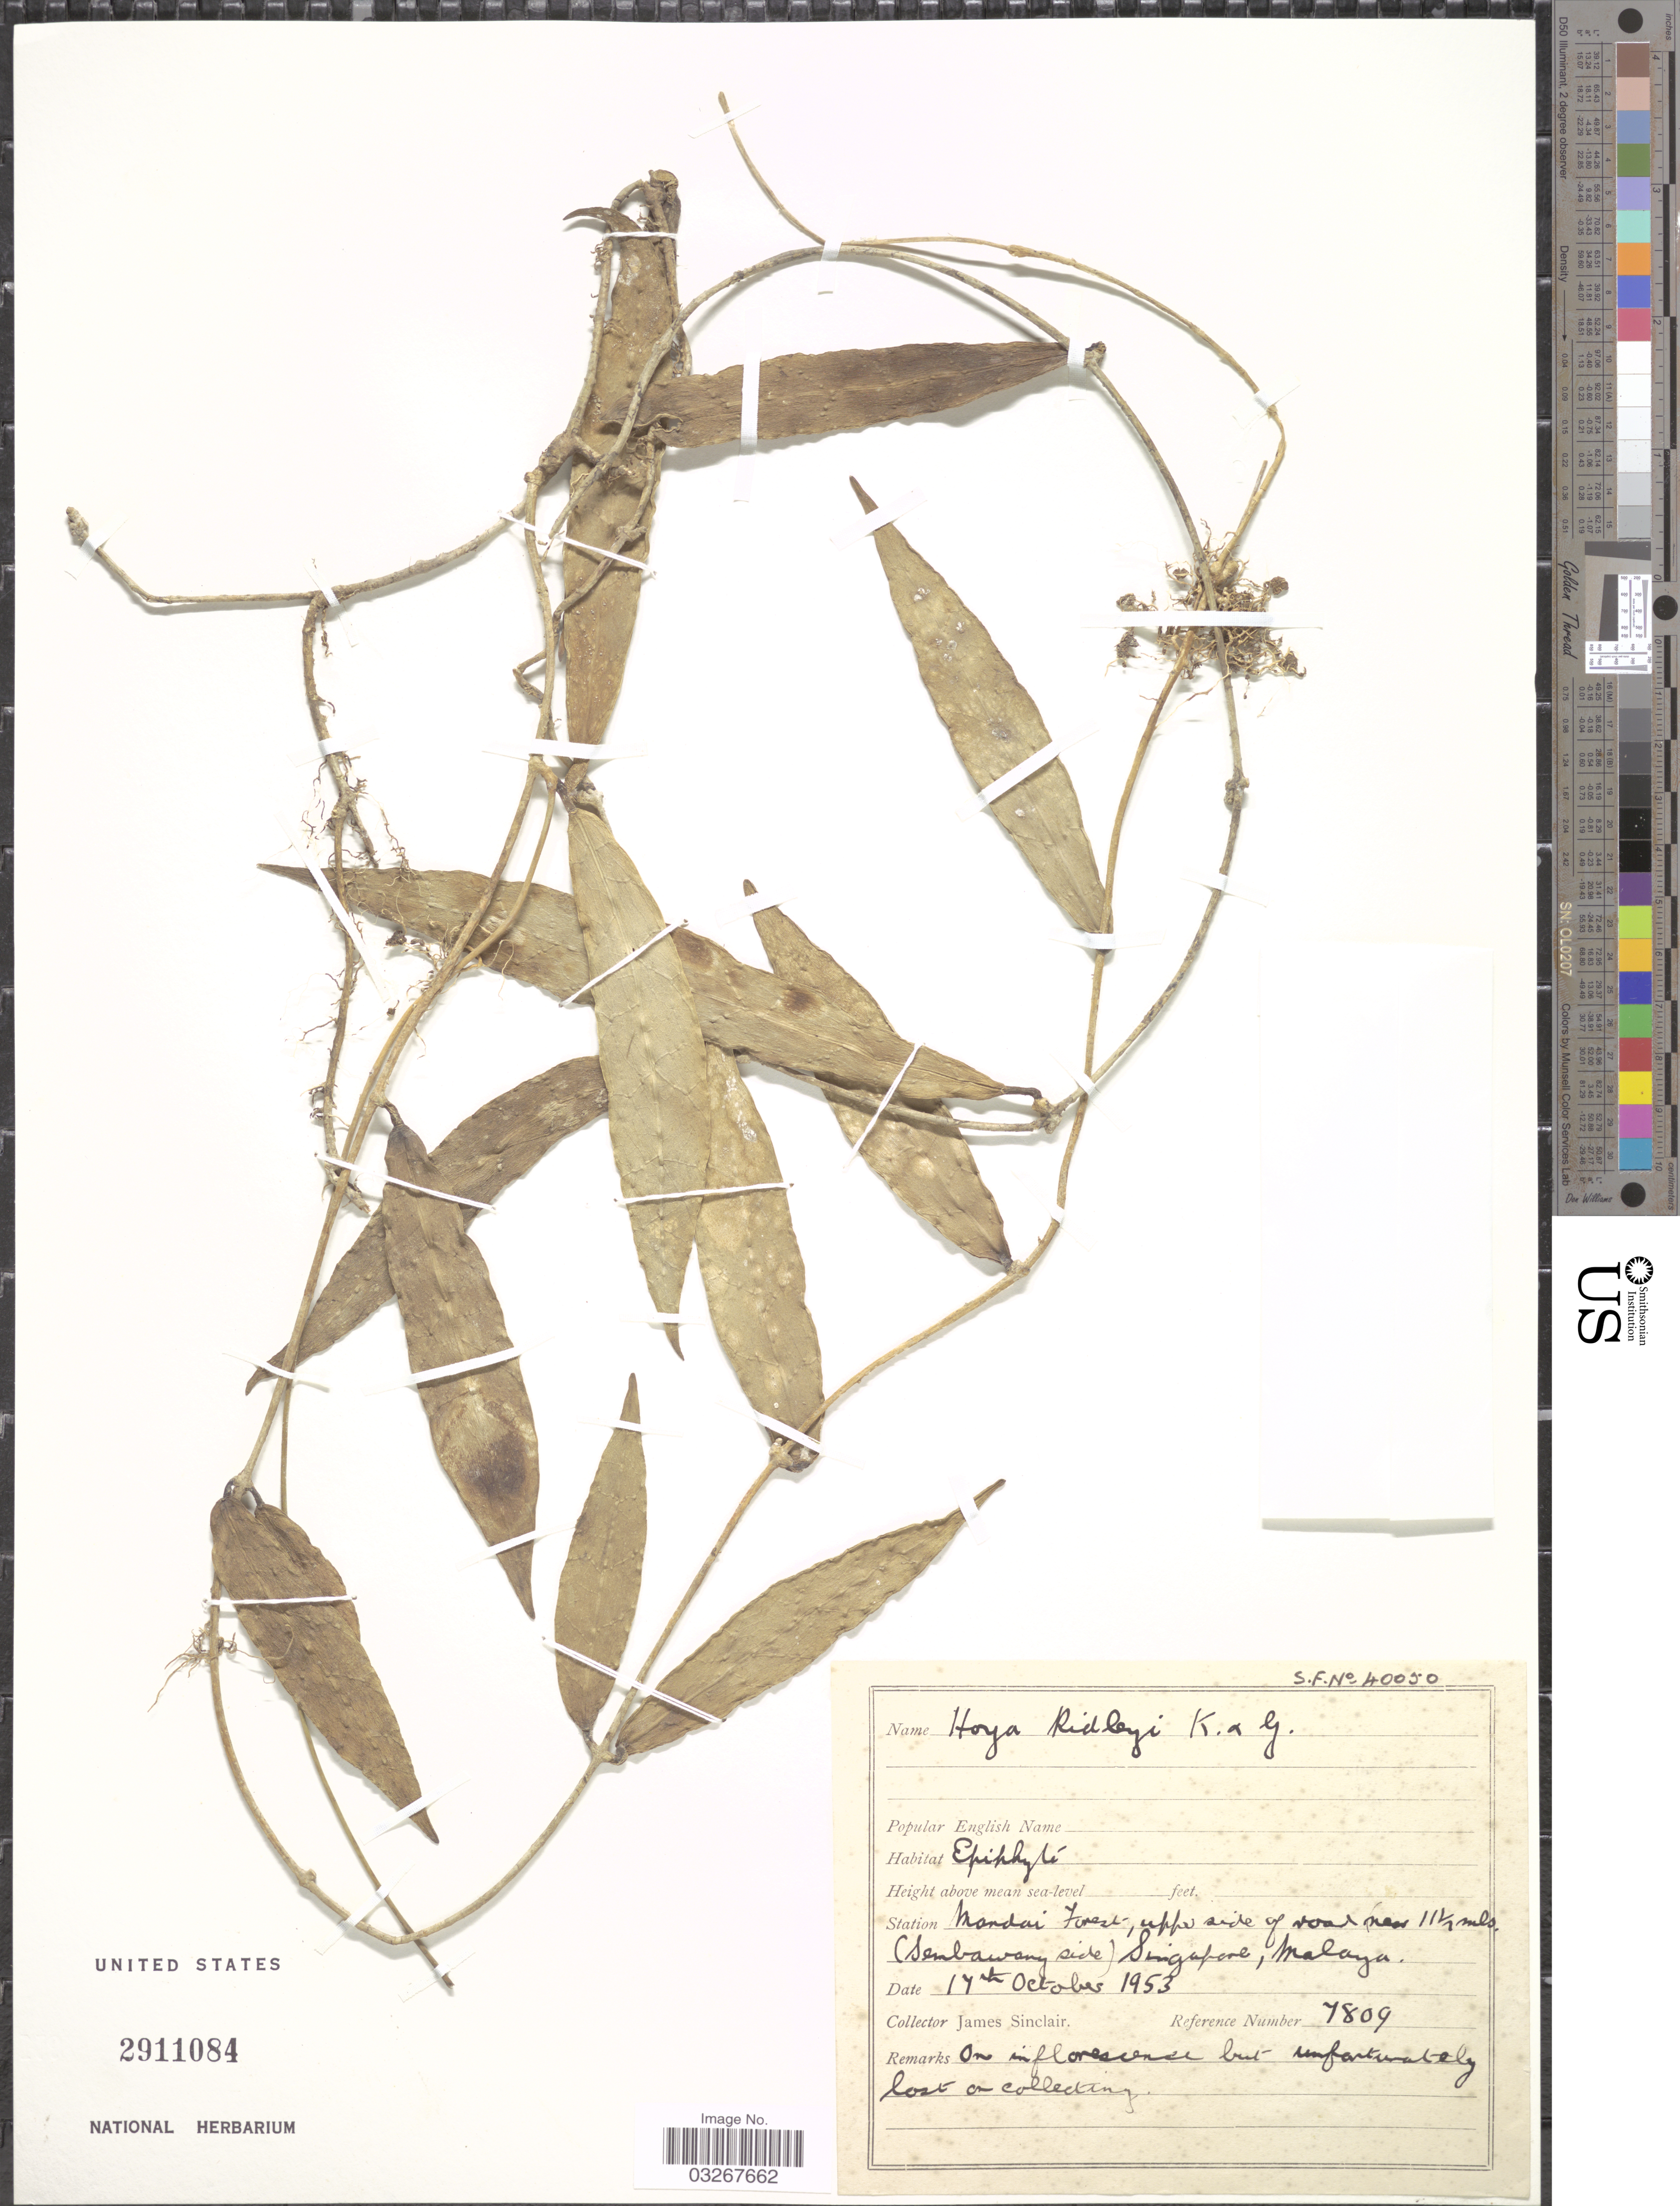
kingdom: Plantae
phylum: Tracheophyta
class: Magnoliopsida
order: Gentianales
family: Apocynaceae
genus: Hoya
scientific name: Hoya ridleyi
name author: King & Gamble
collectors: J. Sinclair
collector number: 7809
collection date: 1953-10-17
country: Singapore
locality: Station Mandai Forest, upper side of road near 11½ mls (Sembawang side), Malaya.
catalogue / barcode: US 2911084